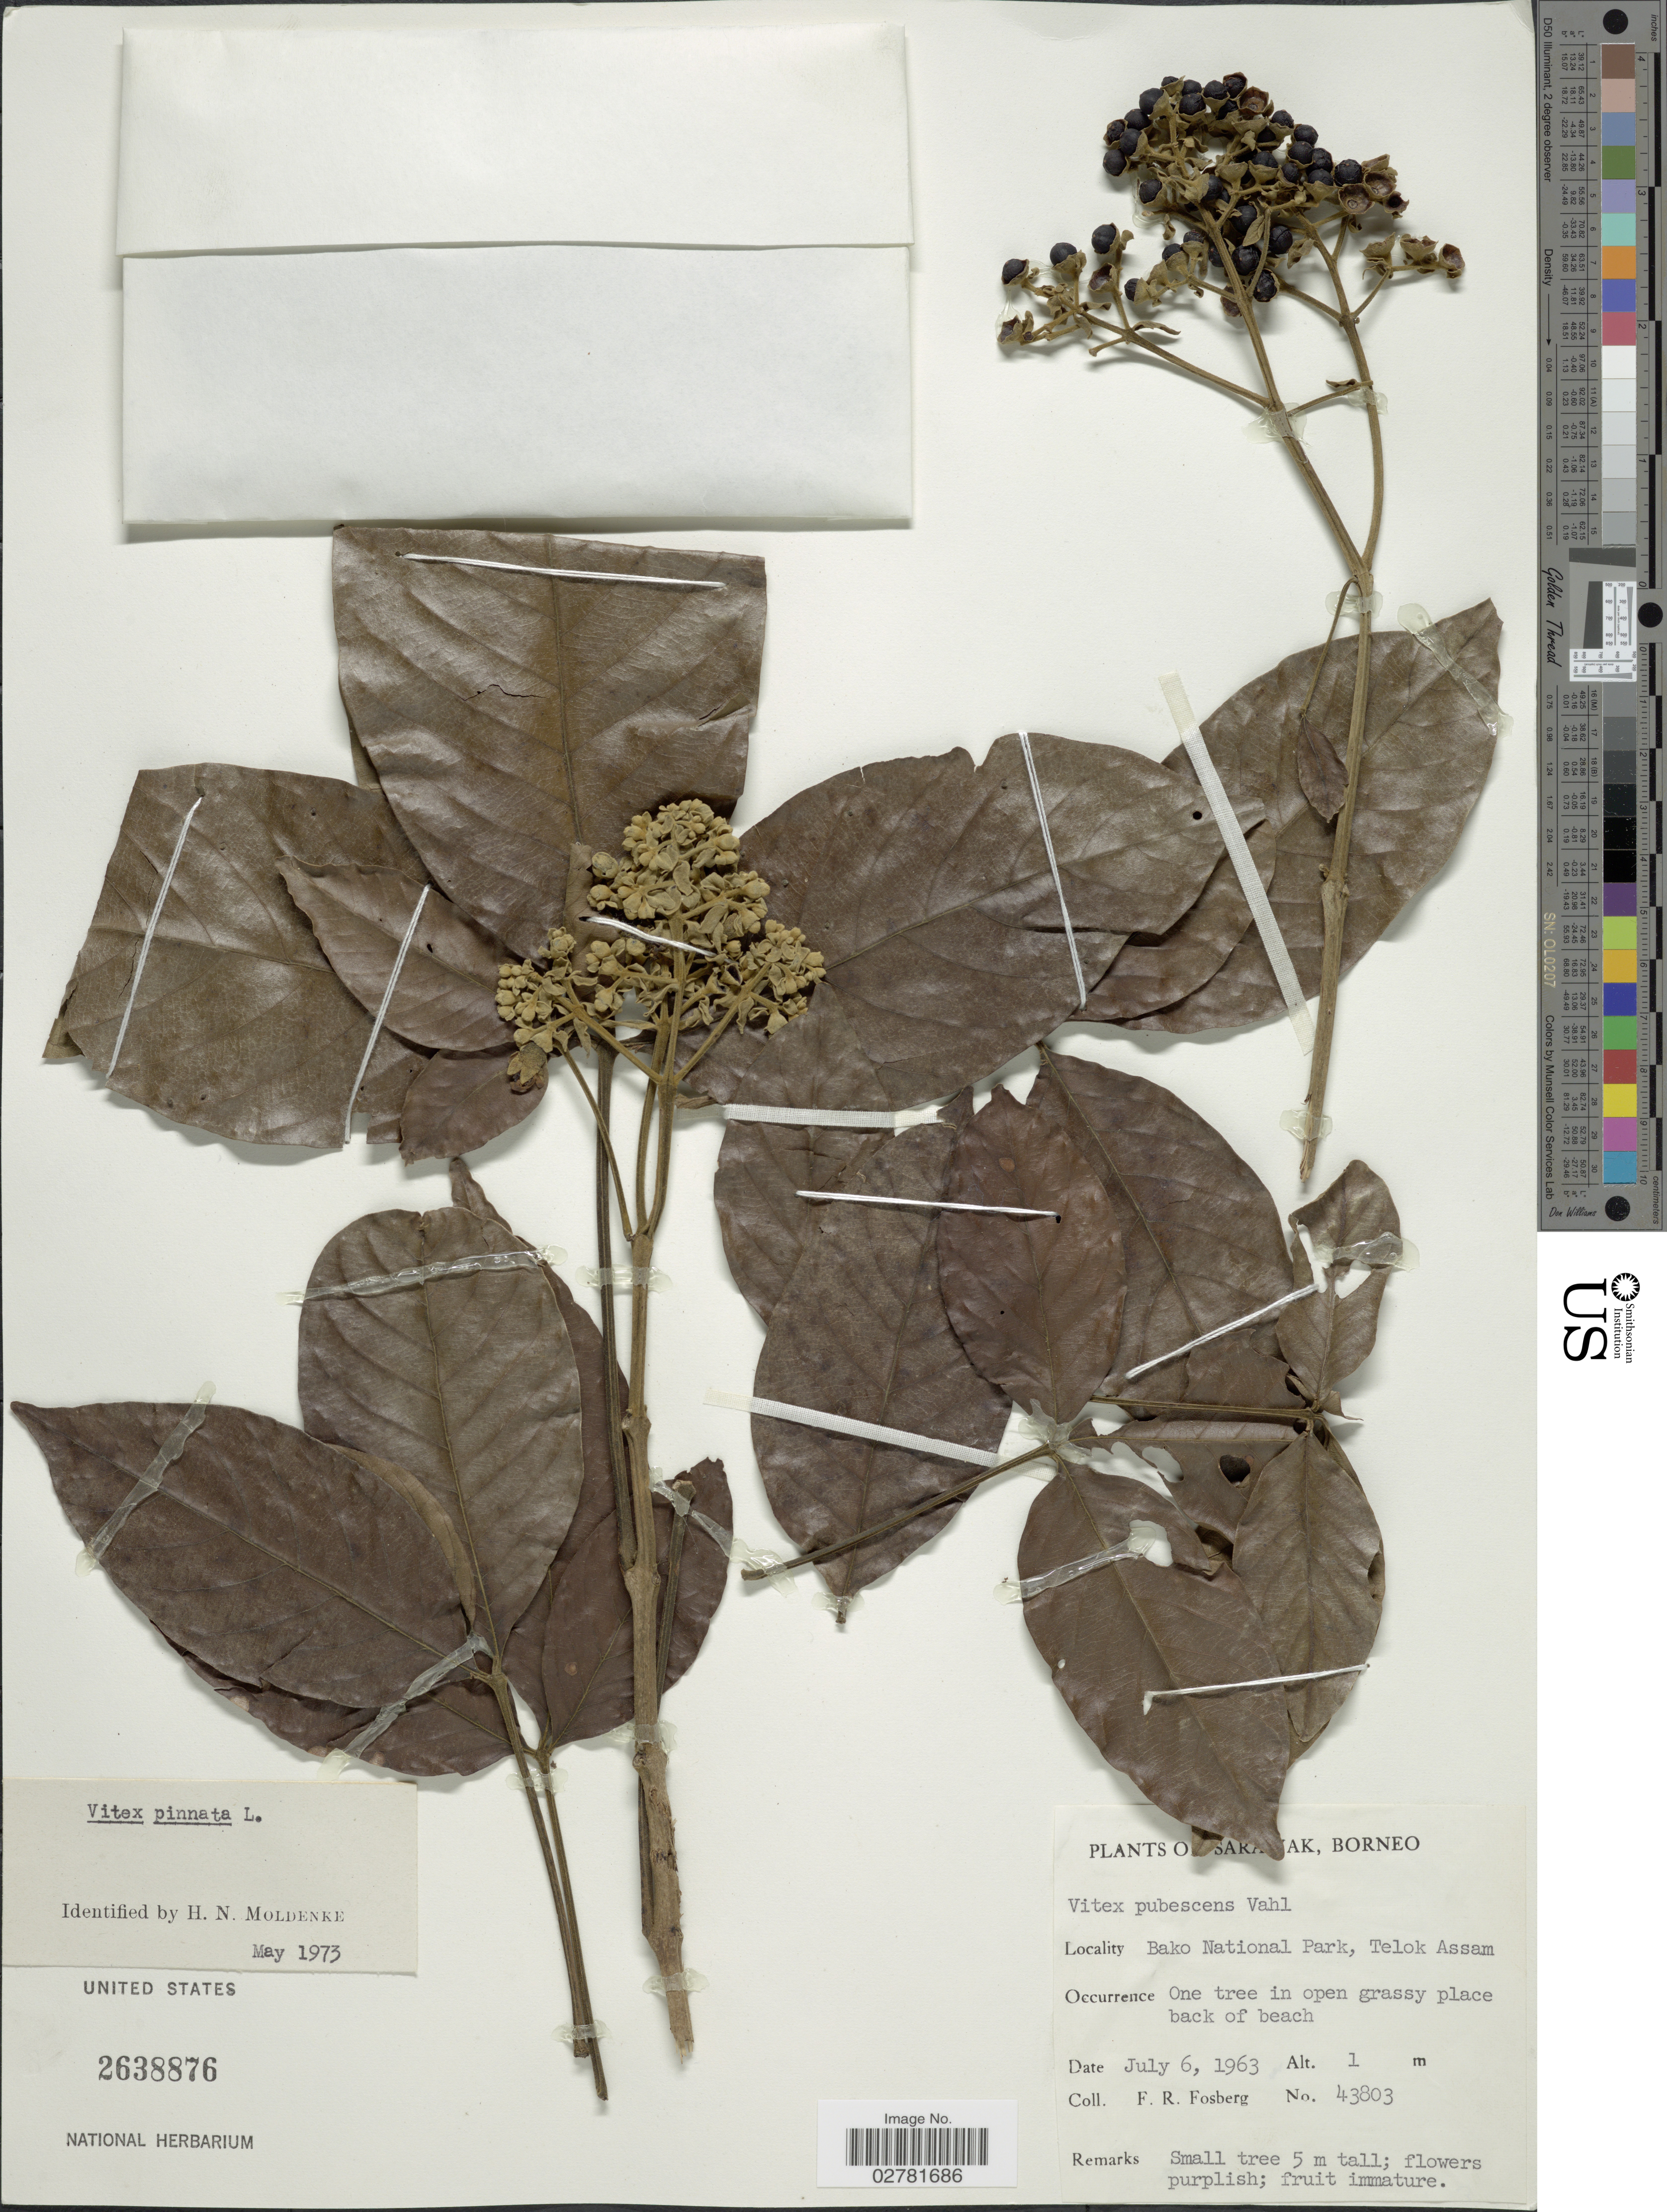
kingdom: Plantae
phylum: Tracheophyta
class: Magnoliopsida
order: Lamiales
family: Lamiaceae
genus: Vitex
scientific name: Vitex pinnata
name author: L.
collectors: F. R. Fosberg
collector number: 43803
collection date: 1963-07-06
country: Malaysia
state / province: Sarawak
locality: Sarawak, Borneo. Bako National Park, Telok Assam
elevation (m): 1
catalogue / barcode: US 2638876